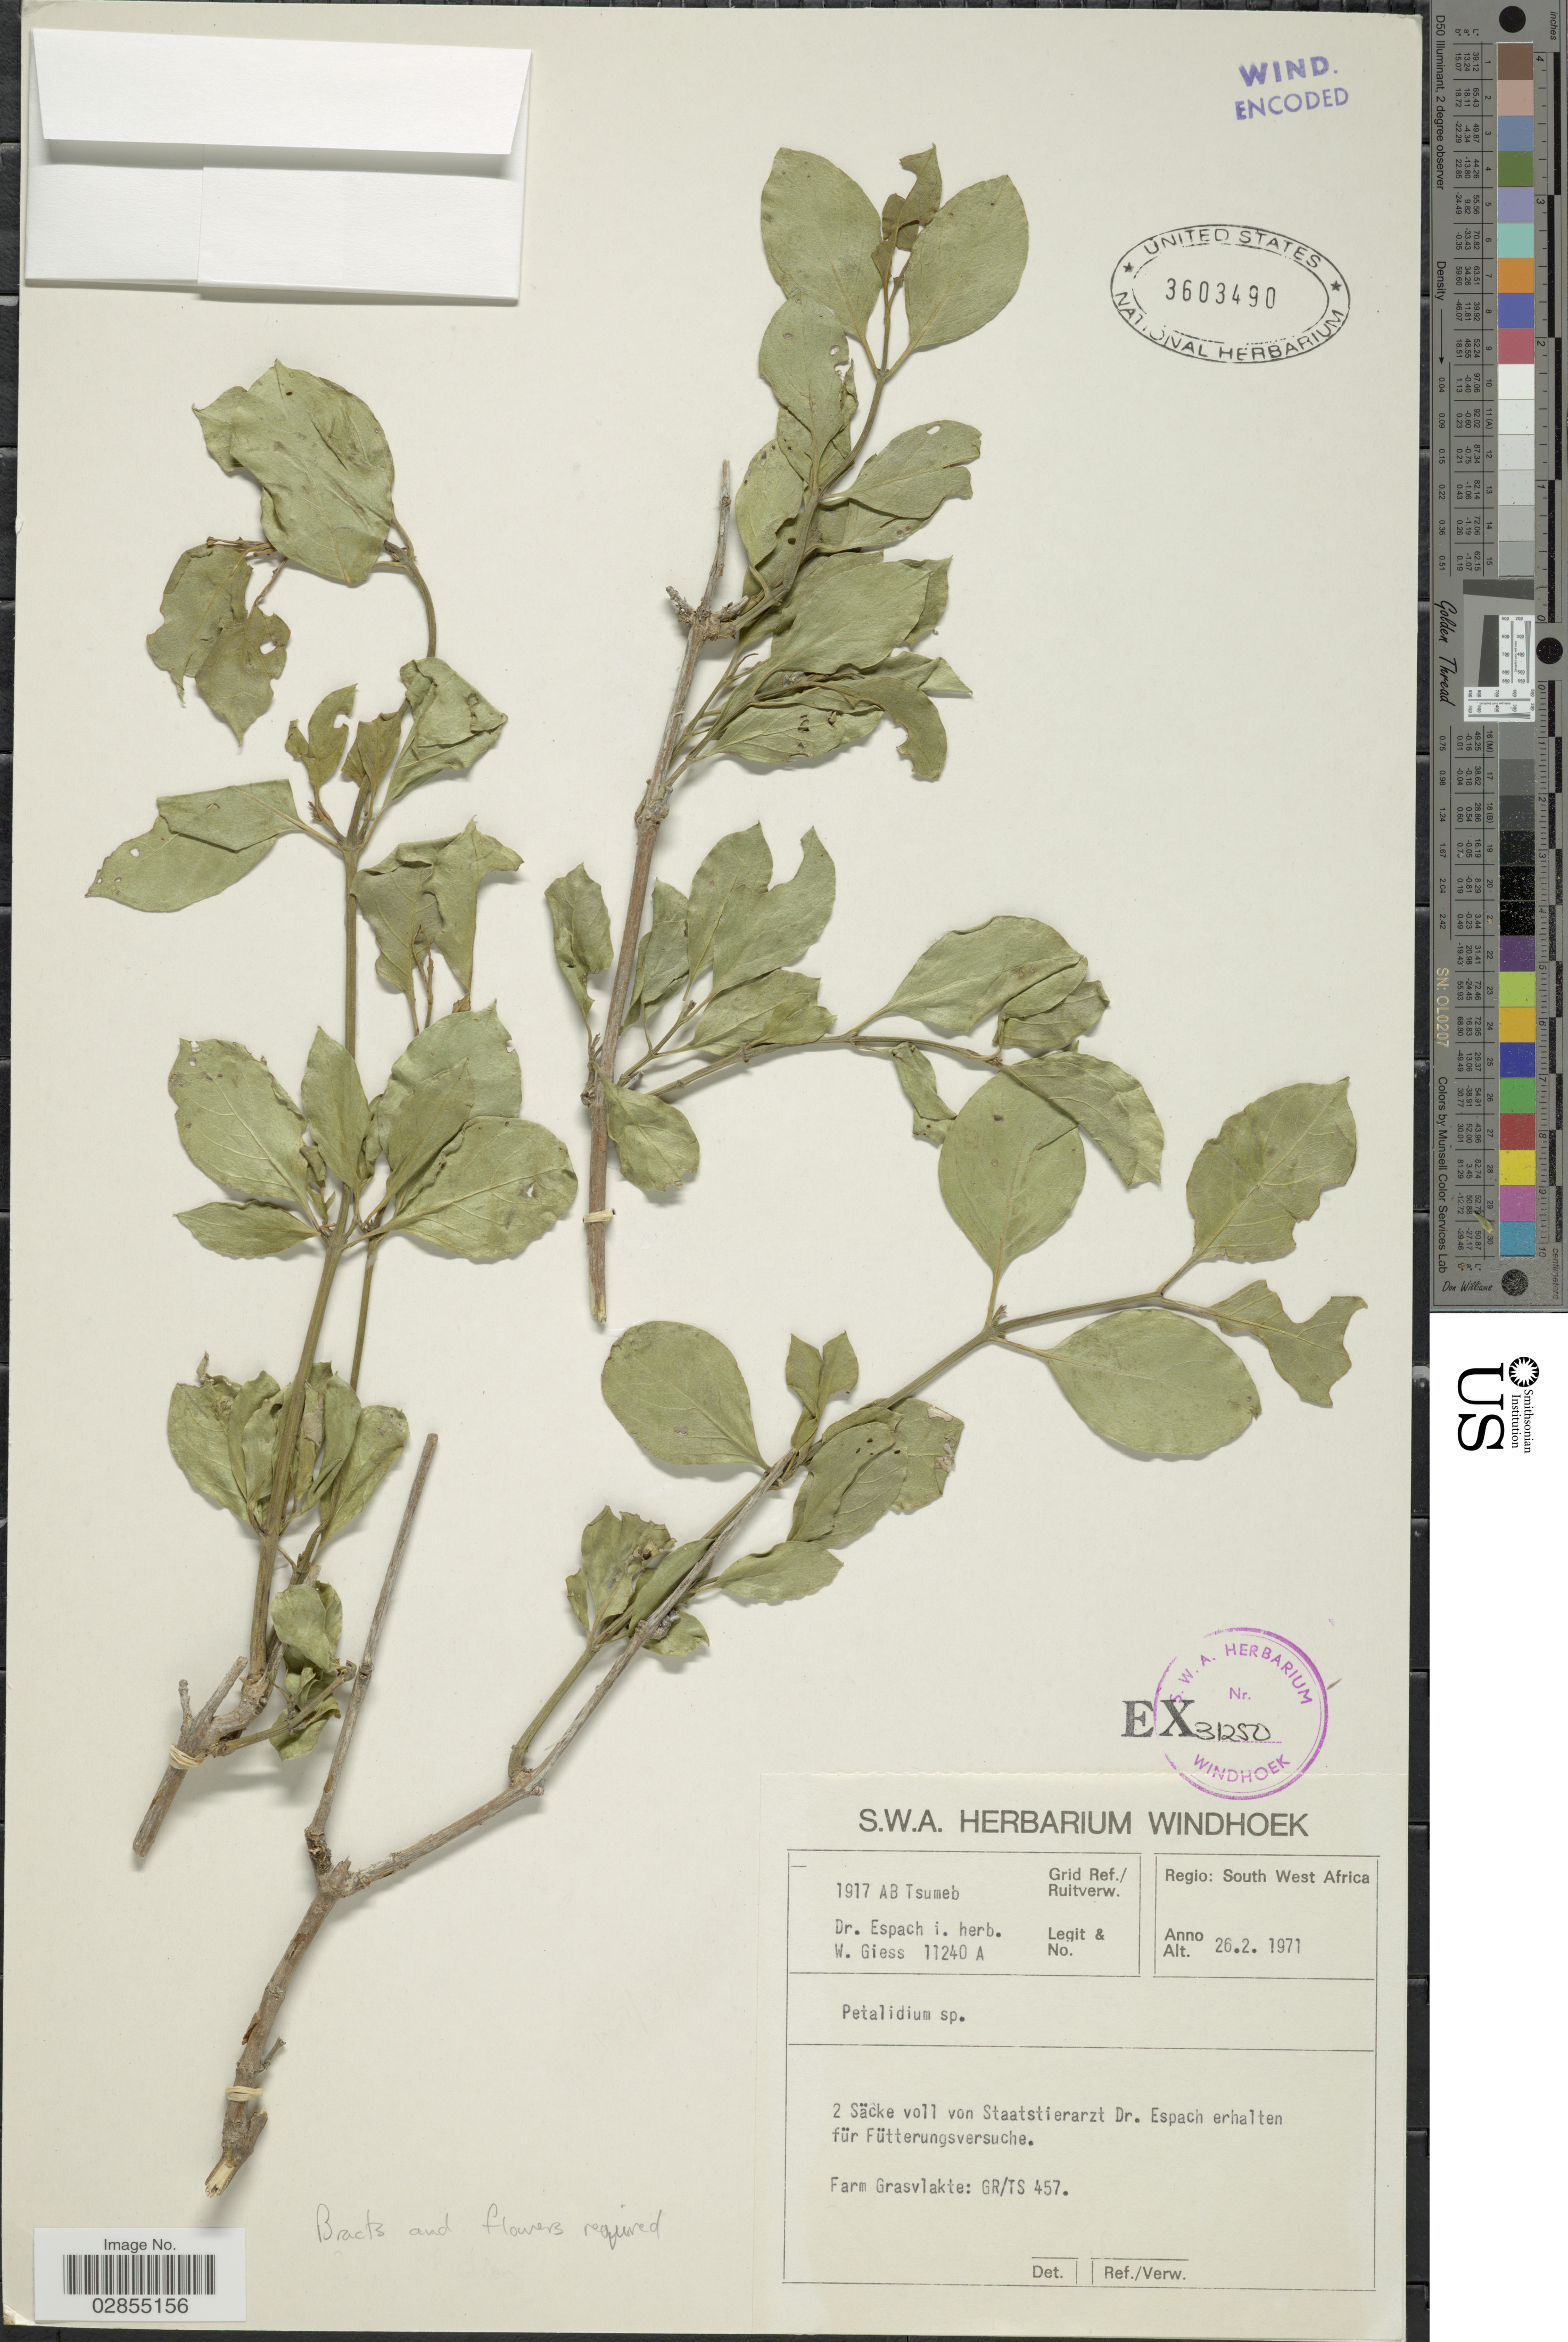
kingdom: Plantae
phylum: Tracheophyta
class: Magnoliopsida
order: Lamiales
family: Acanthaceae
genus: Petalidium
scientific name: Petalidium sp.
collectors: W. Giess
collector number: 11240A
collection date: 1971-02-26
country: Namibia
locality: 1917 AB Tsumeb Grid Ref./ Ruitverw. Regio: South West Africa. Farm Grasvlakte: GR/TS 457.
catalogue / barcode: US 3603490